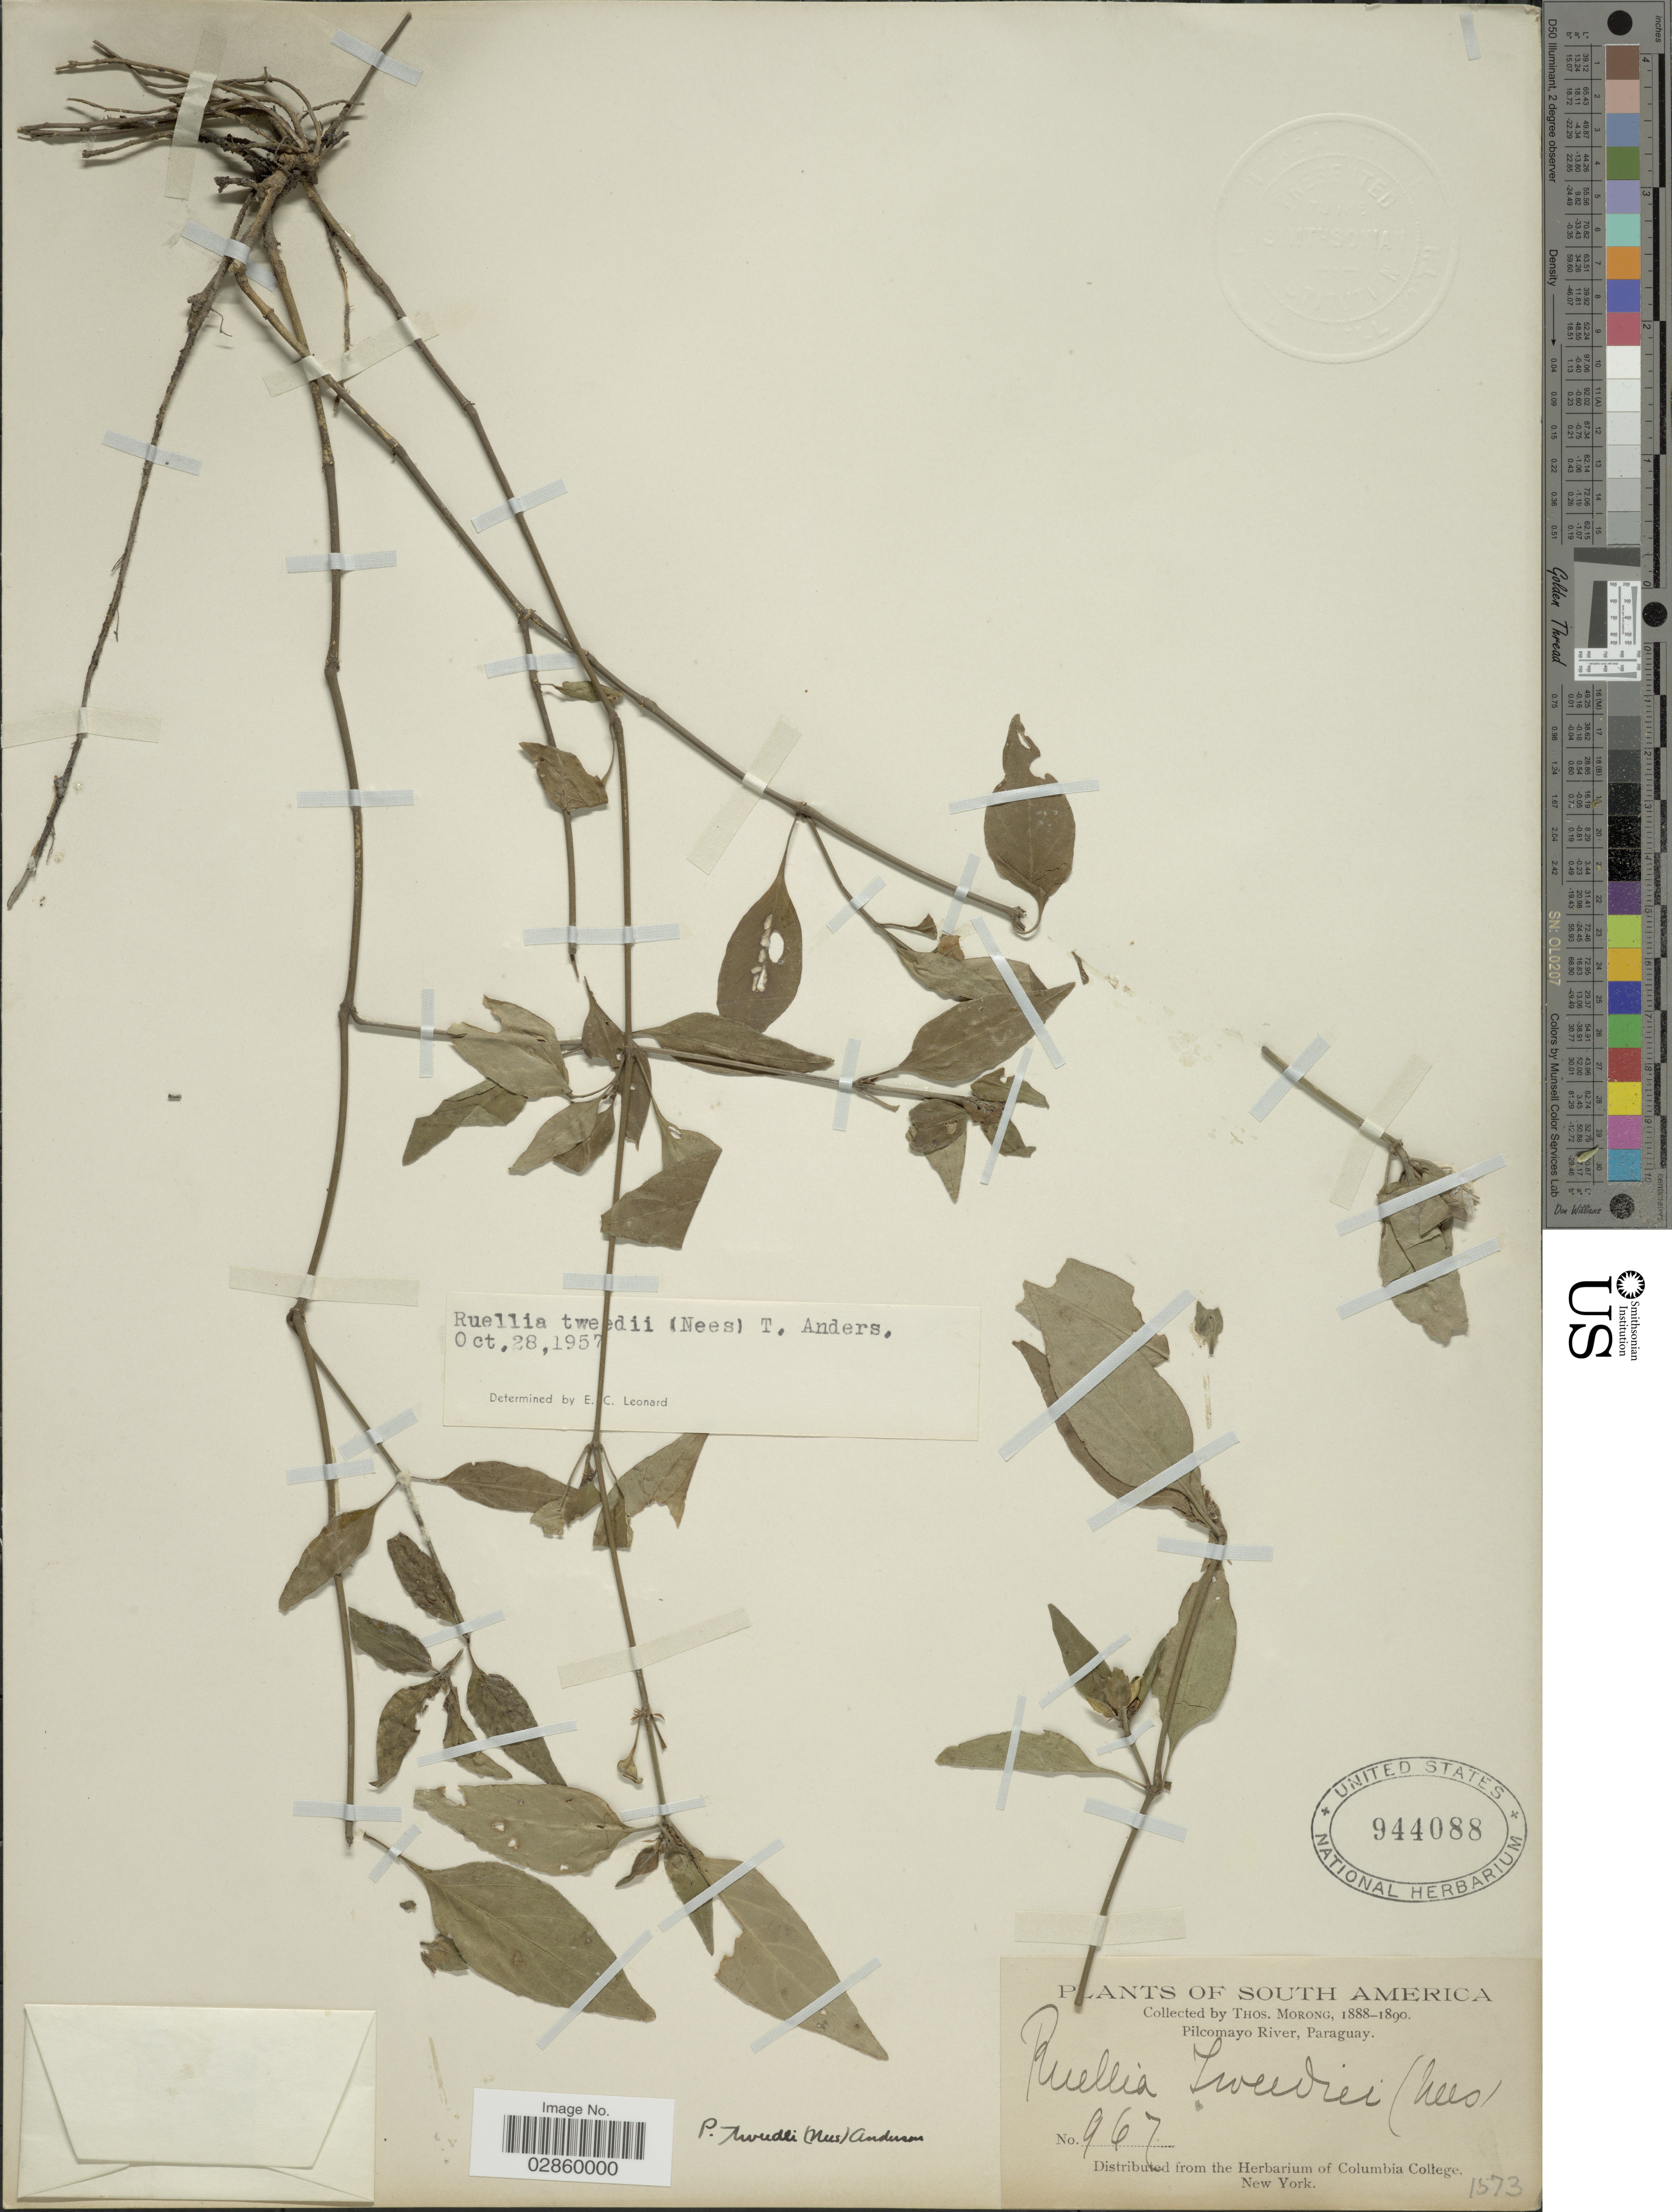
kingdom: Plantae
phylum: Tracheophyta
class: Magnoliopsida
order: Lamiales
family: Acanthaceae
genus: Ruellia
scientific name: Ruellia erythropus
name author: (Nees) Lindau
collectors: ex herb. T. Morong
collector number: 967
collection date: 1888/1890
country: Paraguay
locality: Pilcomayo River.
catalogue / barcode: US 944088